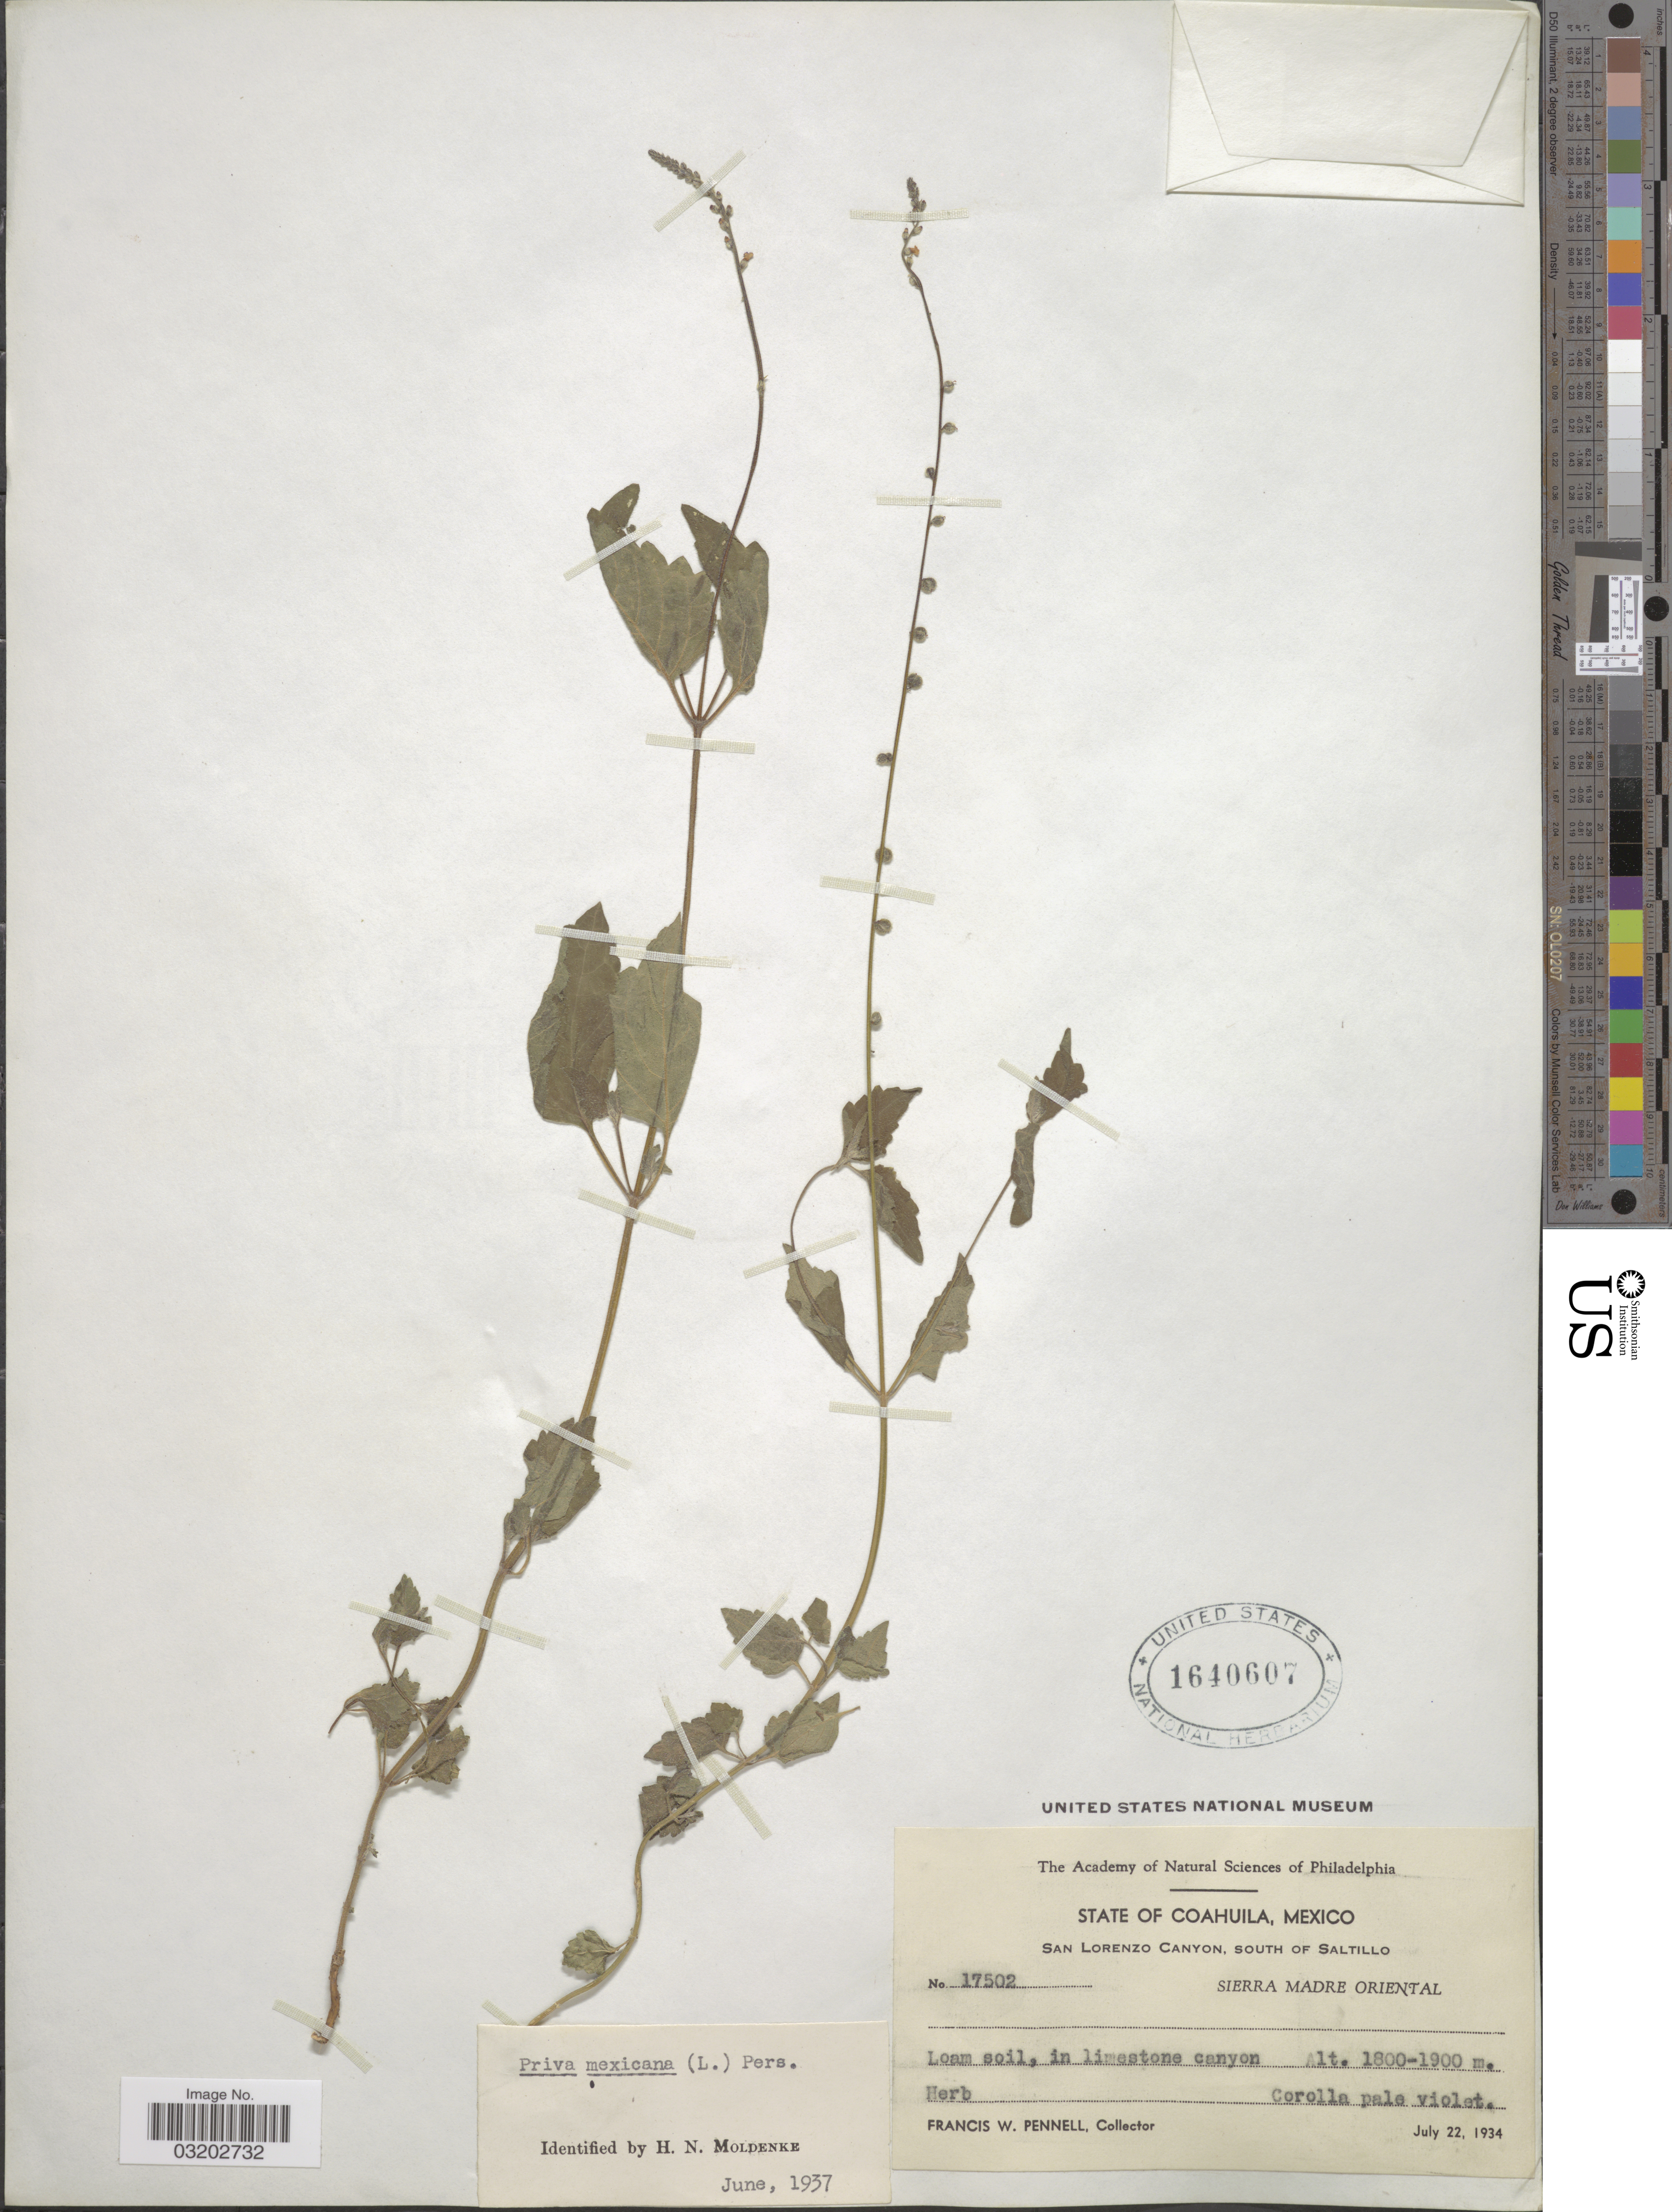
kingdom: Plantae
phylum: Tracheophyta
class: Magnoliopsida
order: Lamiales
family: Verbenaceae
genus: Priva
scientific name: Priva mexicana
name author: (L.) Pers.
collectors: F. W. Pennell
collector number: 17502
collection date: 1934-07-22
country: Mexico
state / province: Coahuila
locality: San Lorenzo Canyon, South of Saltillo. Sierra Madre Oriental.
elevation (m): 1800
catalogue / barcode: US 1640607